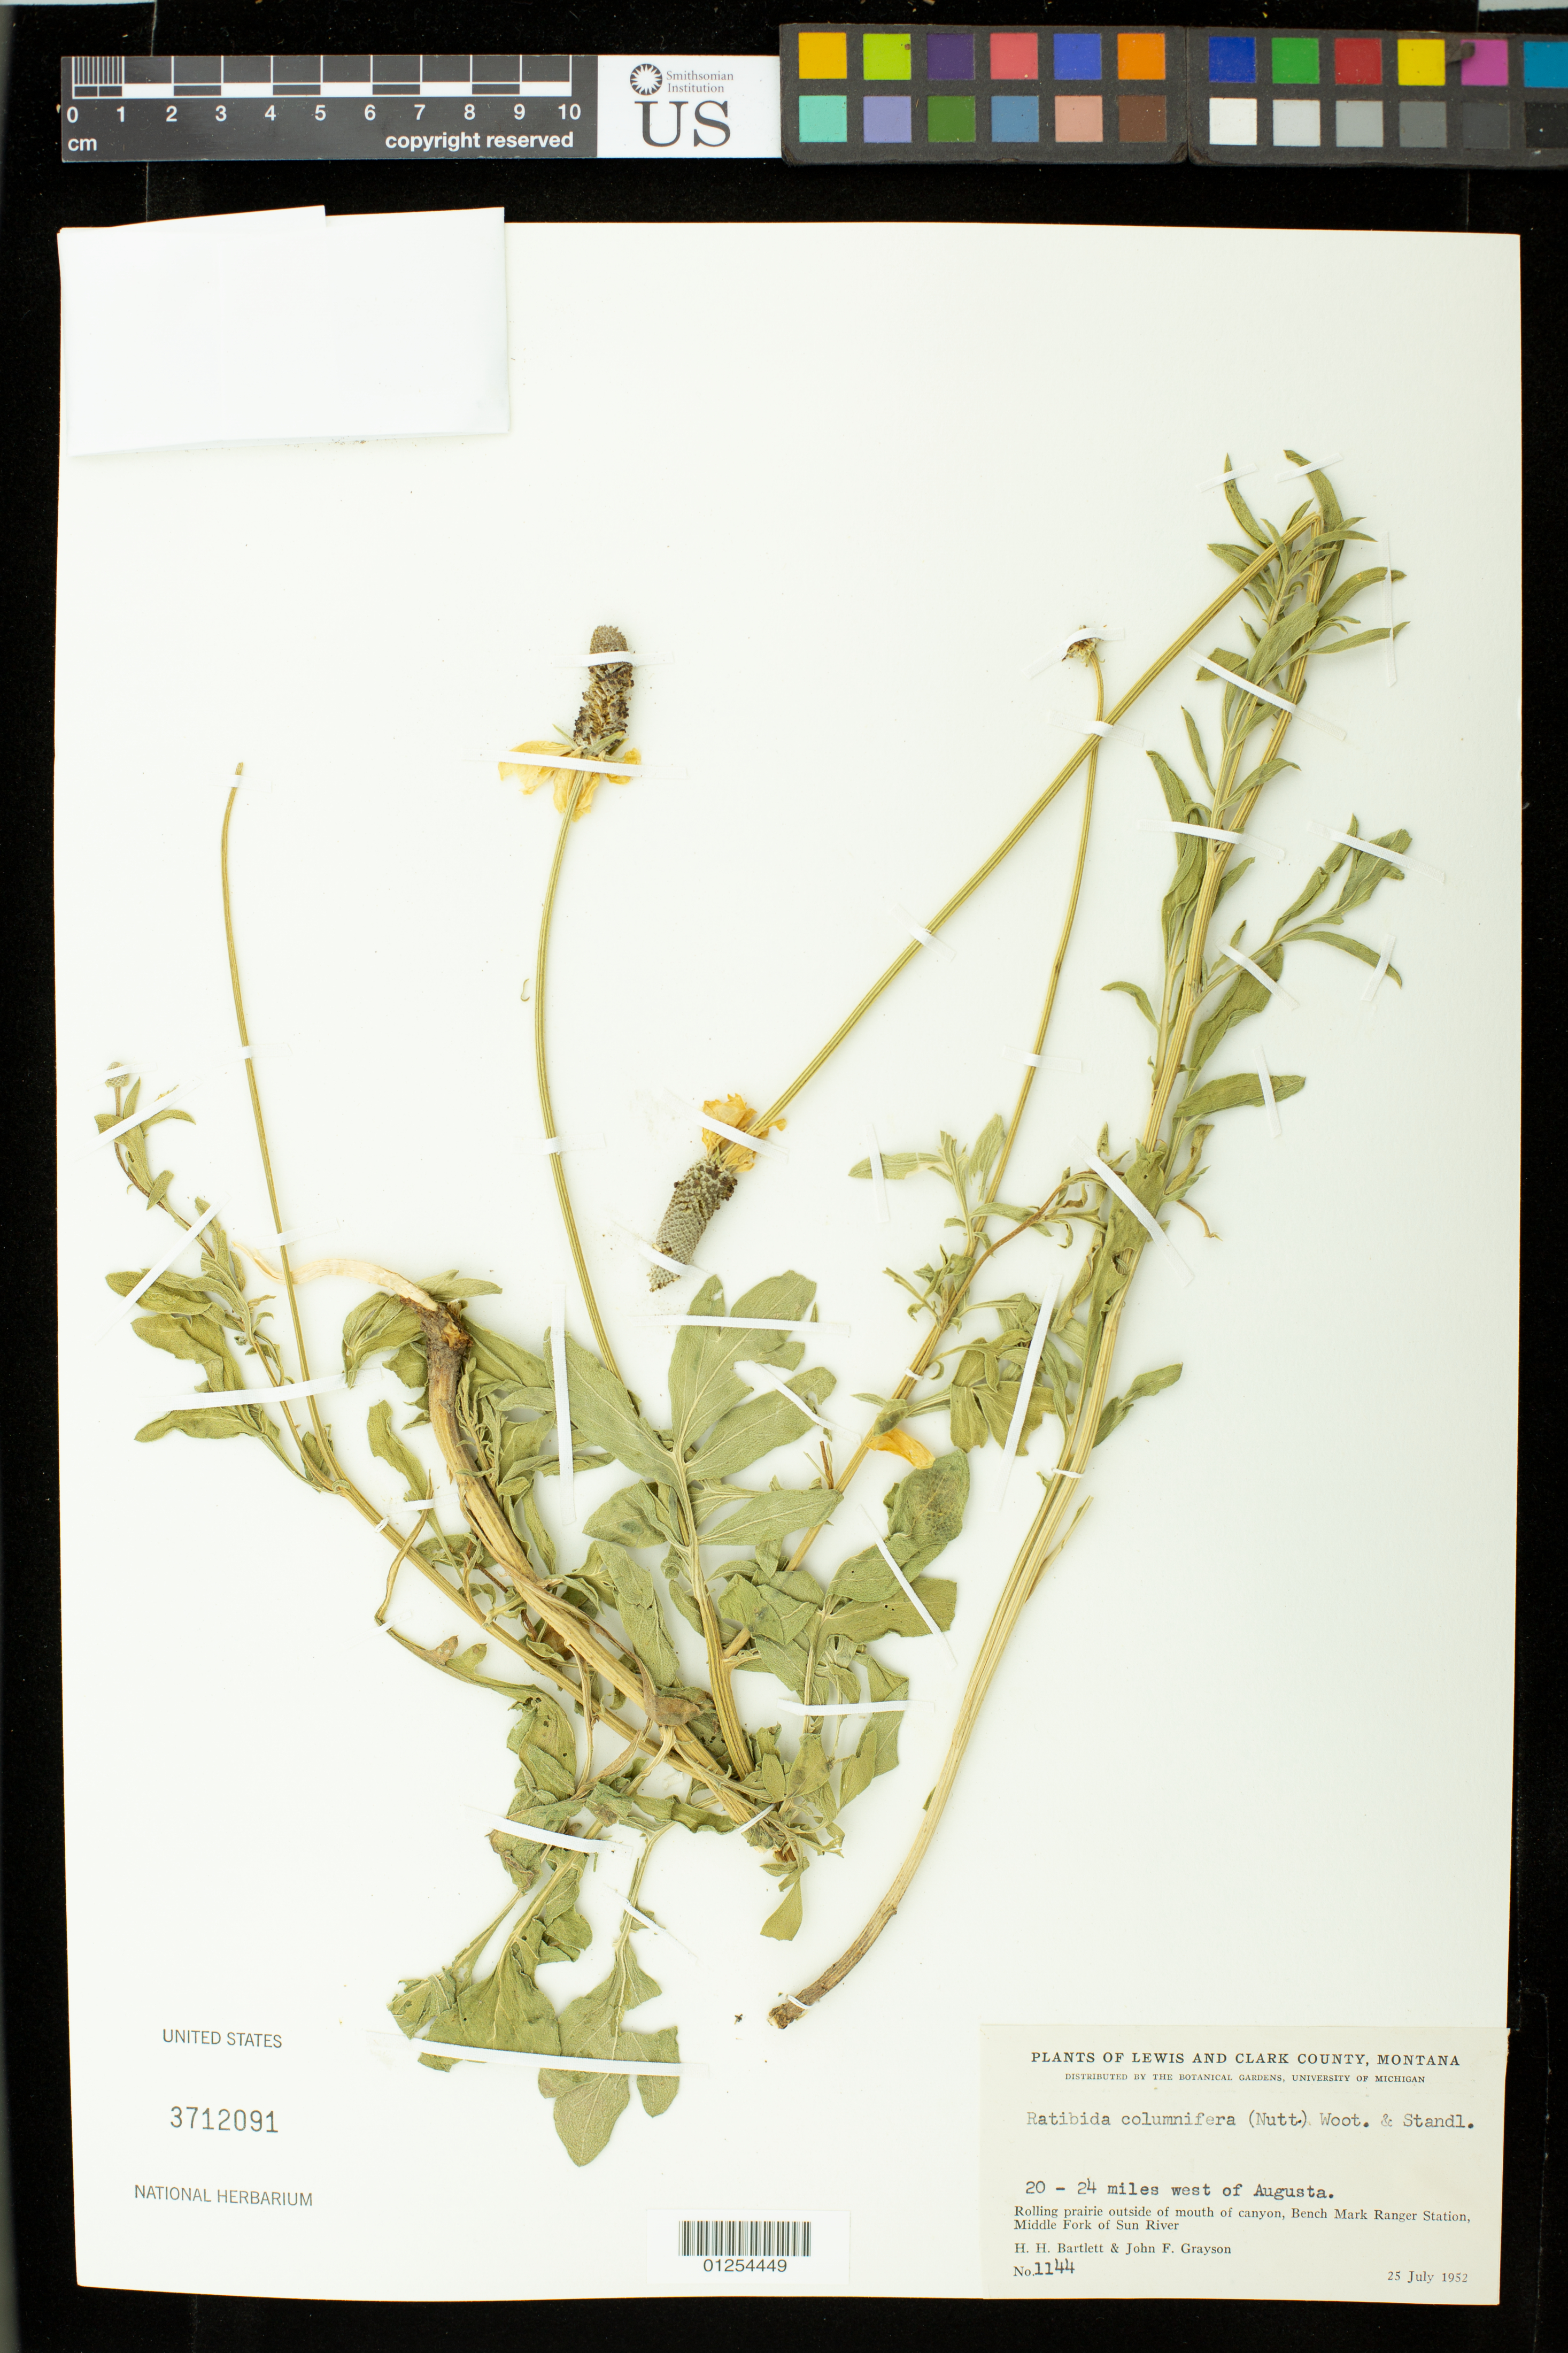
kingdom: Plantae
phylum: Tracheophyta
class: Magnoliopsida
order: Asterales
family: Asteraceae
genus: Ratibida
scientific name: Ratibida columnifera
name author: (Nutt.) Wooton & Standl.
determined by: Bartlett, H. H.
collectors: H. H. Bartlett & J. Grayson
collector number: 1144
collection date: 1952-07-25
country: United States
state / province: Montana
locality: Lewis and Clark County, 20-24 miles west of Augusta, Rolling prairie outside of canyon, Bench Mark Ranger Station, Middle Fork of Sun River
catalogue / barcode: US 3712091